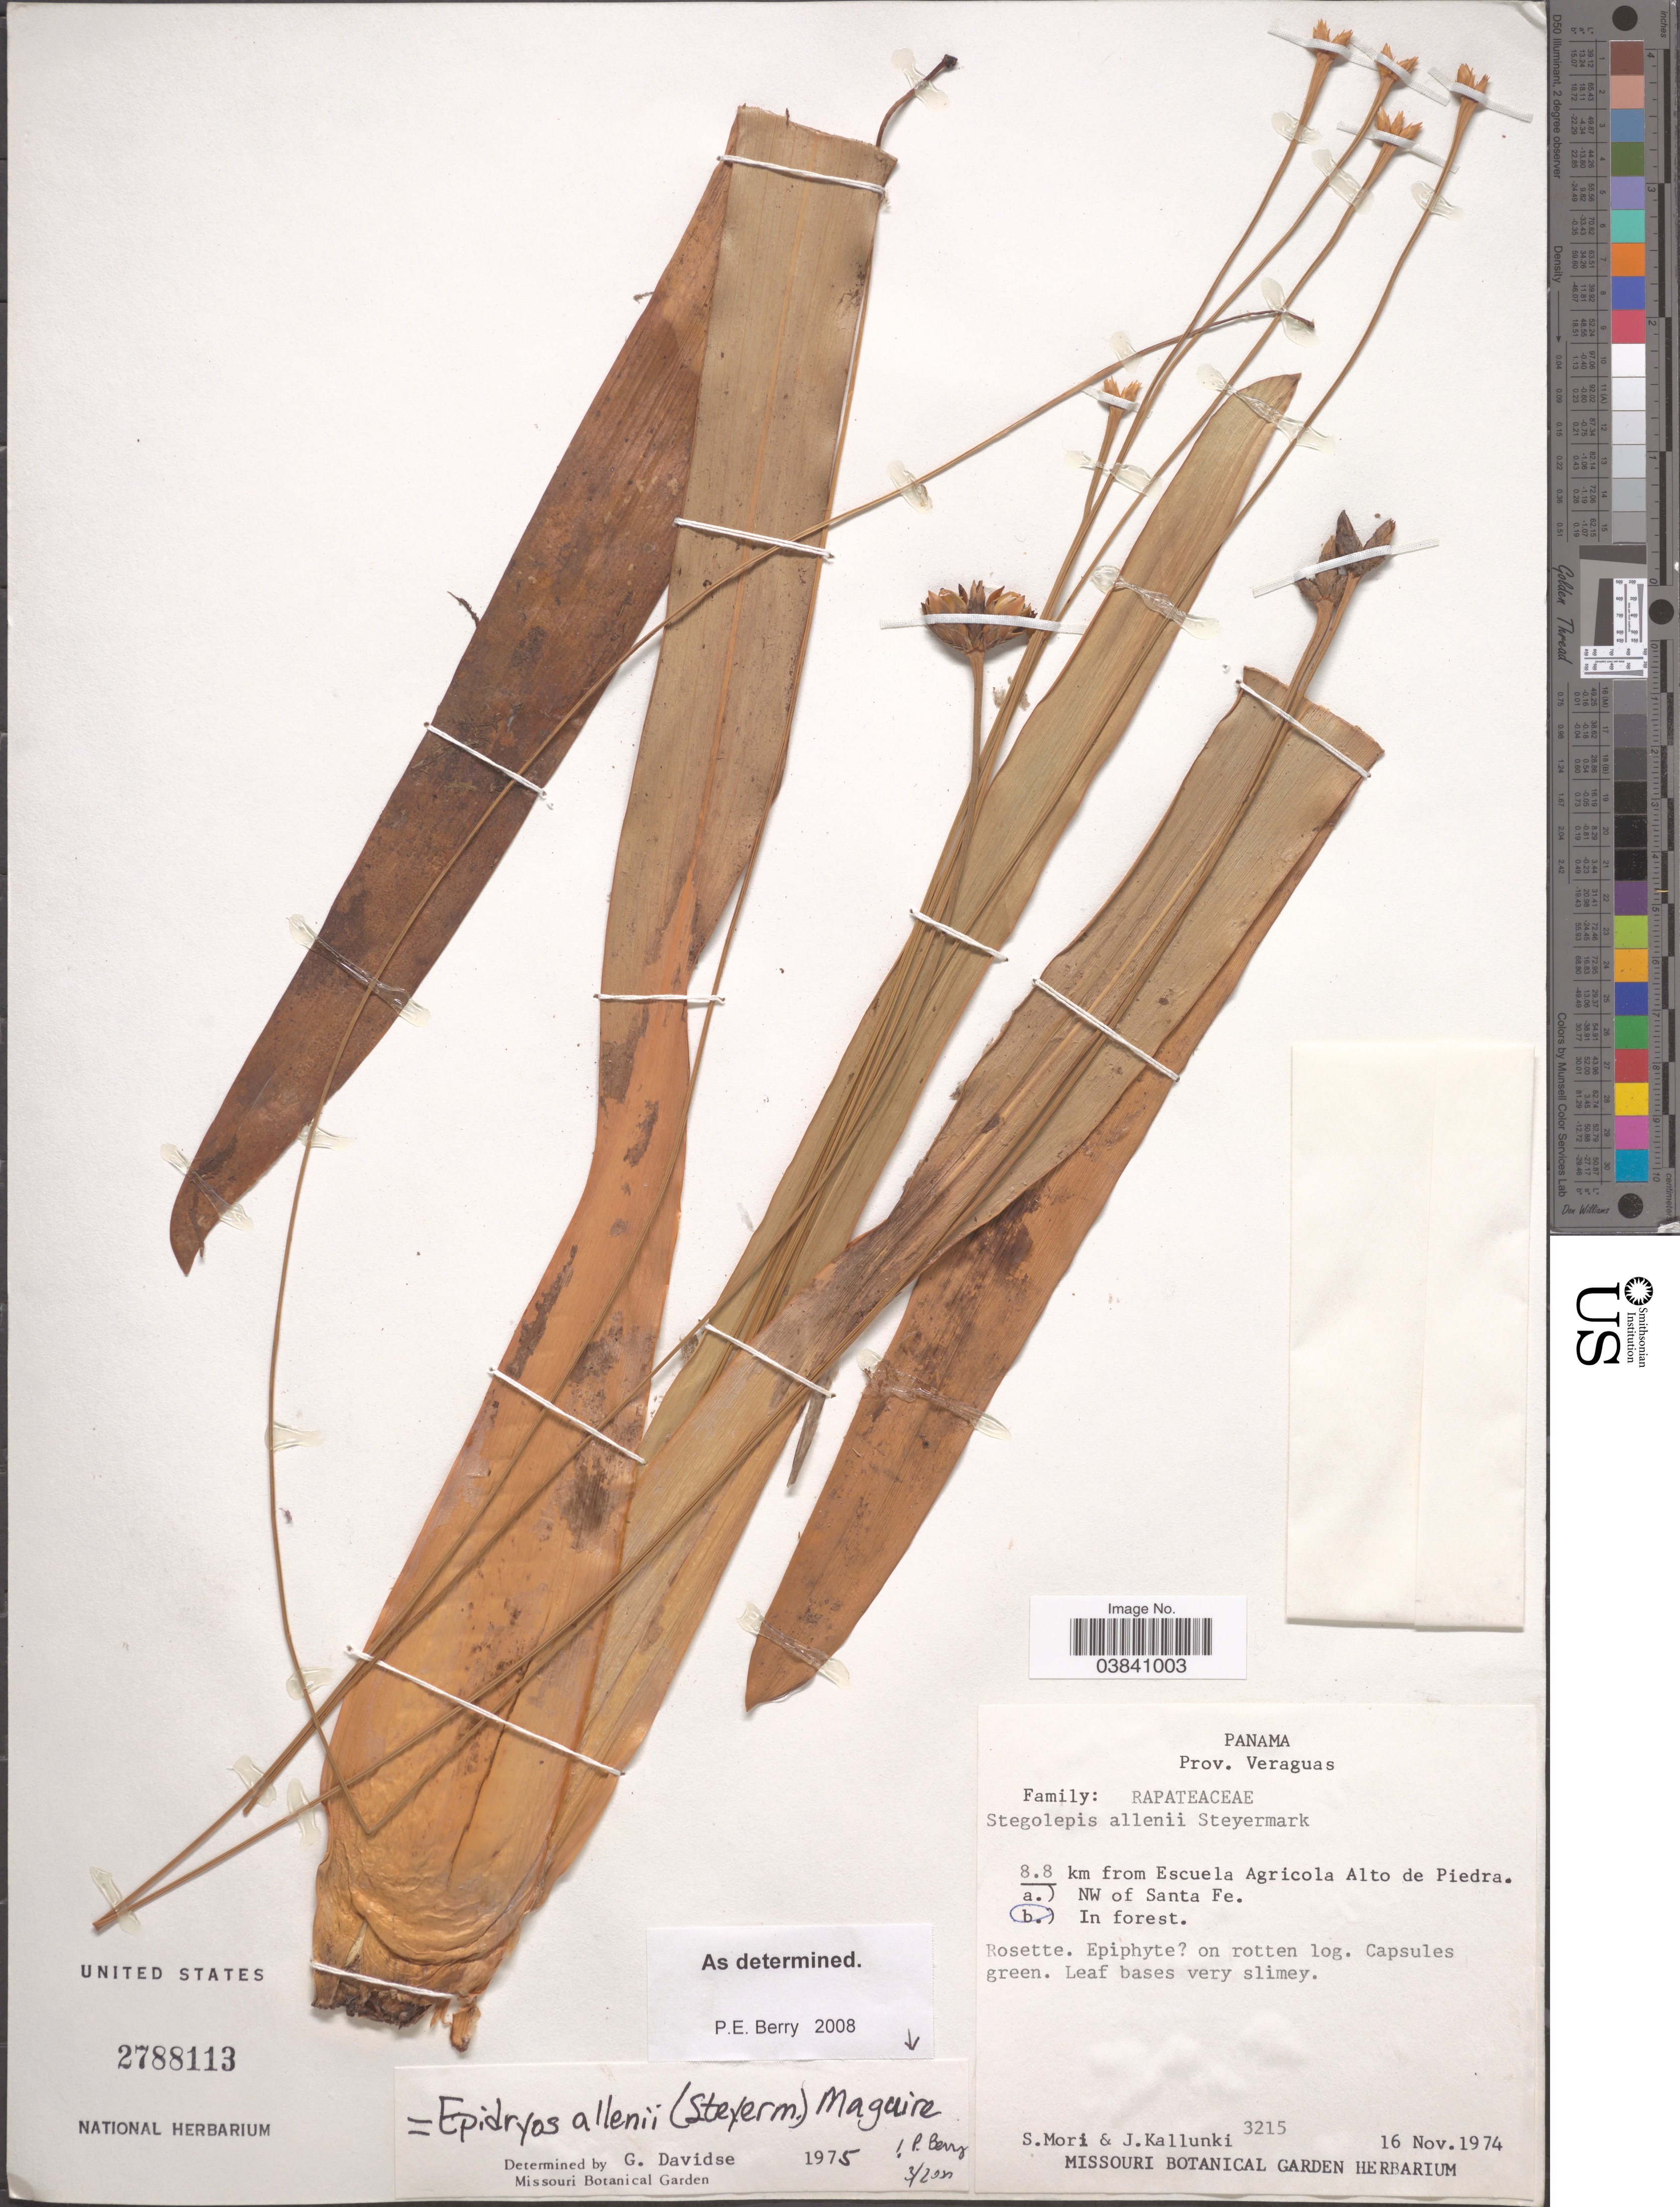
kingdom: Plantae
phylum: Tracheophyta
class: Liliopsida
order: Poales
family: Rapateaceae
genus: Epidryos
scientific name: Epidryos allenii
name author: (Steyerm.) Maguire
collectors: S. Mori & J. Kallunki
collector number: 3215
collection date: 1974-11-16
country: Panama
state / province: Veraguas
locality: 8.8 km from Escuela Agricola Alto de Piedra. In forest.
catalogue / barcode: US 2788113